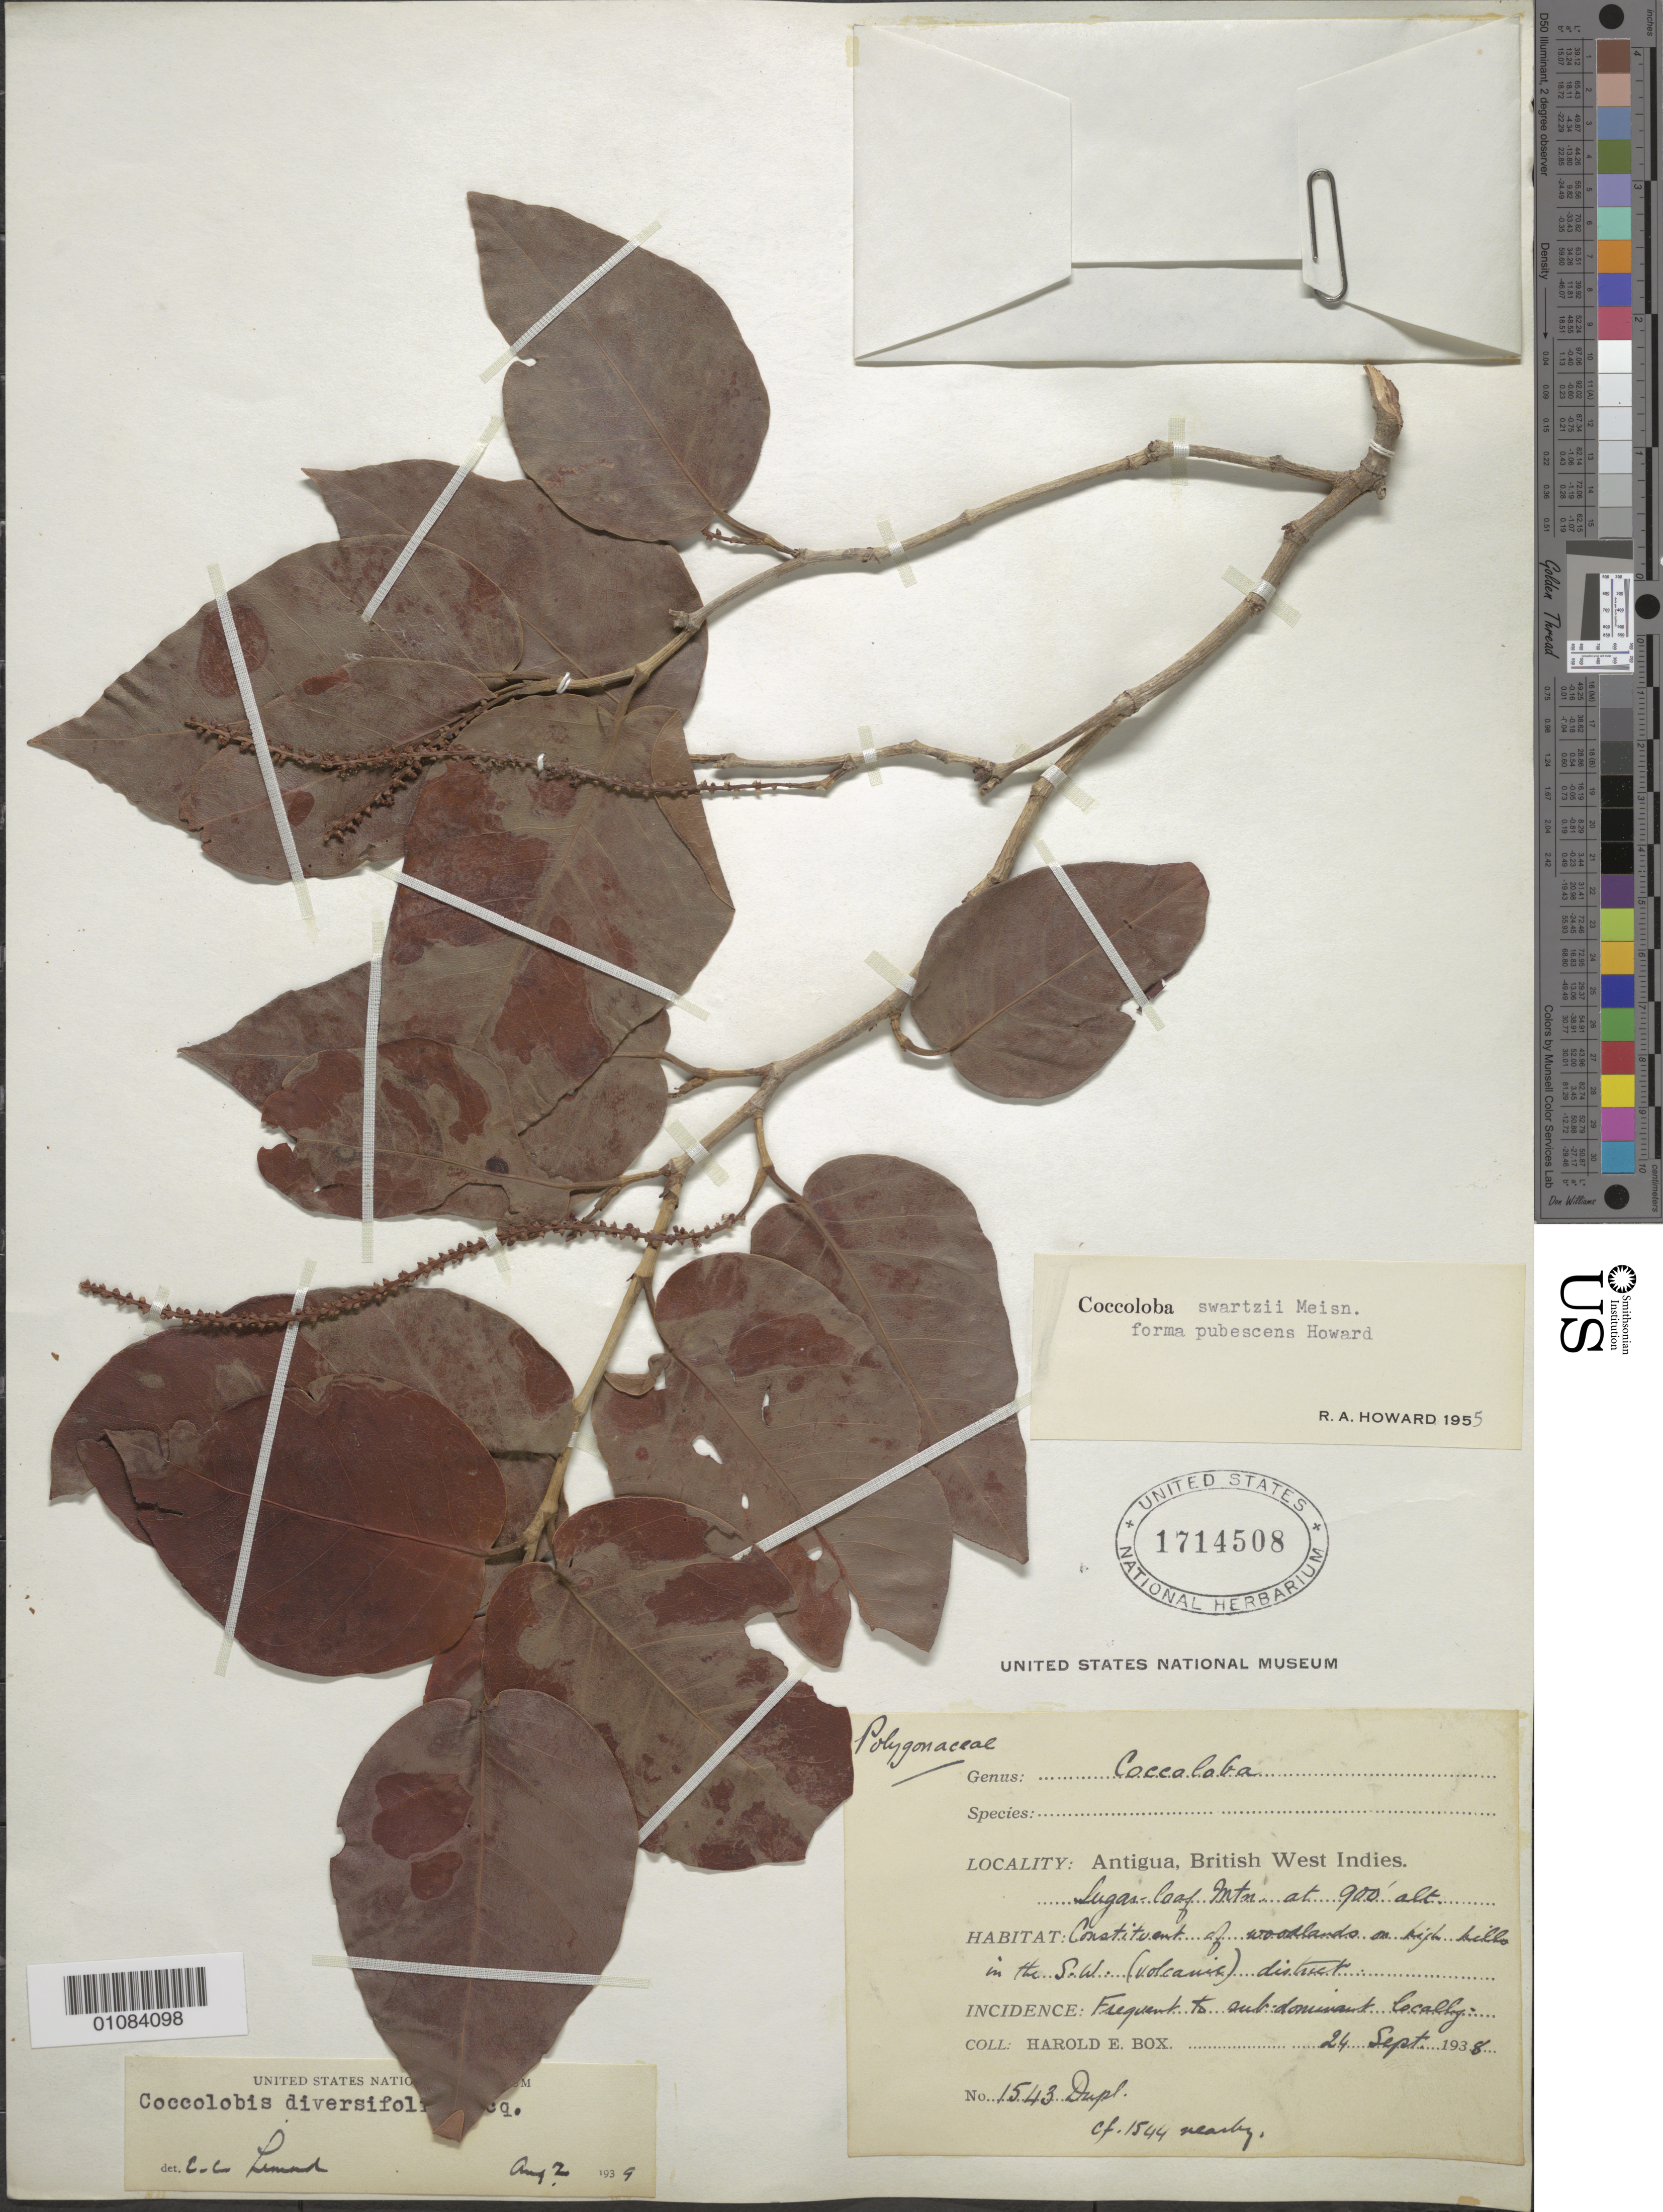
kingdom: Plantae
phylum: Tracheophyta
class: Magnoliopsida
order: Caryophyllales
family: Polygonaceae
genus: Coccoloba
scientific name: Coccoloba swartzii f. pubescens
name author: R.A. Howard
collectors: H. E. Box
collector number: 1542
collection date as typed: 24 Sep 1938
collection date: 1938-09-24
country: Antigua and Barbuda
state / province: Saint Paul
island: Antigua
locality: Sugar Loaf Mountain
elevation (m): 274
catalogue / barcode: US 1714508